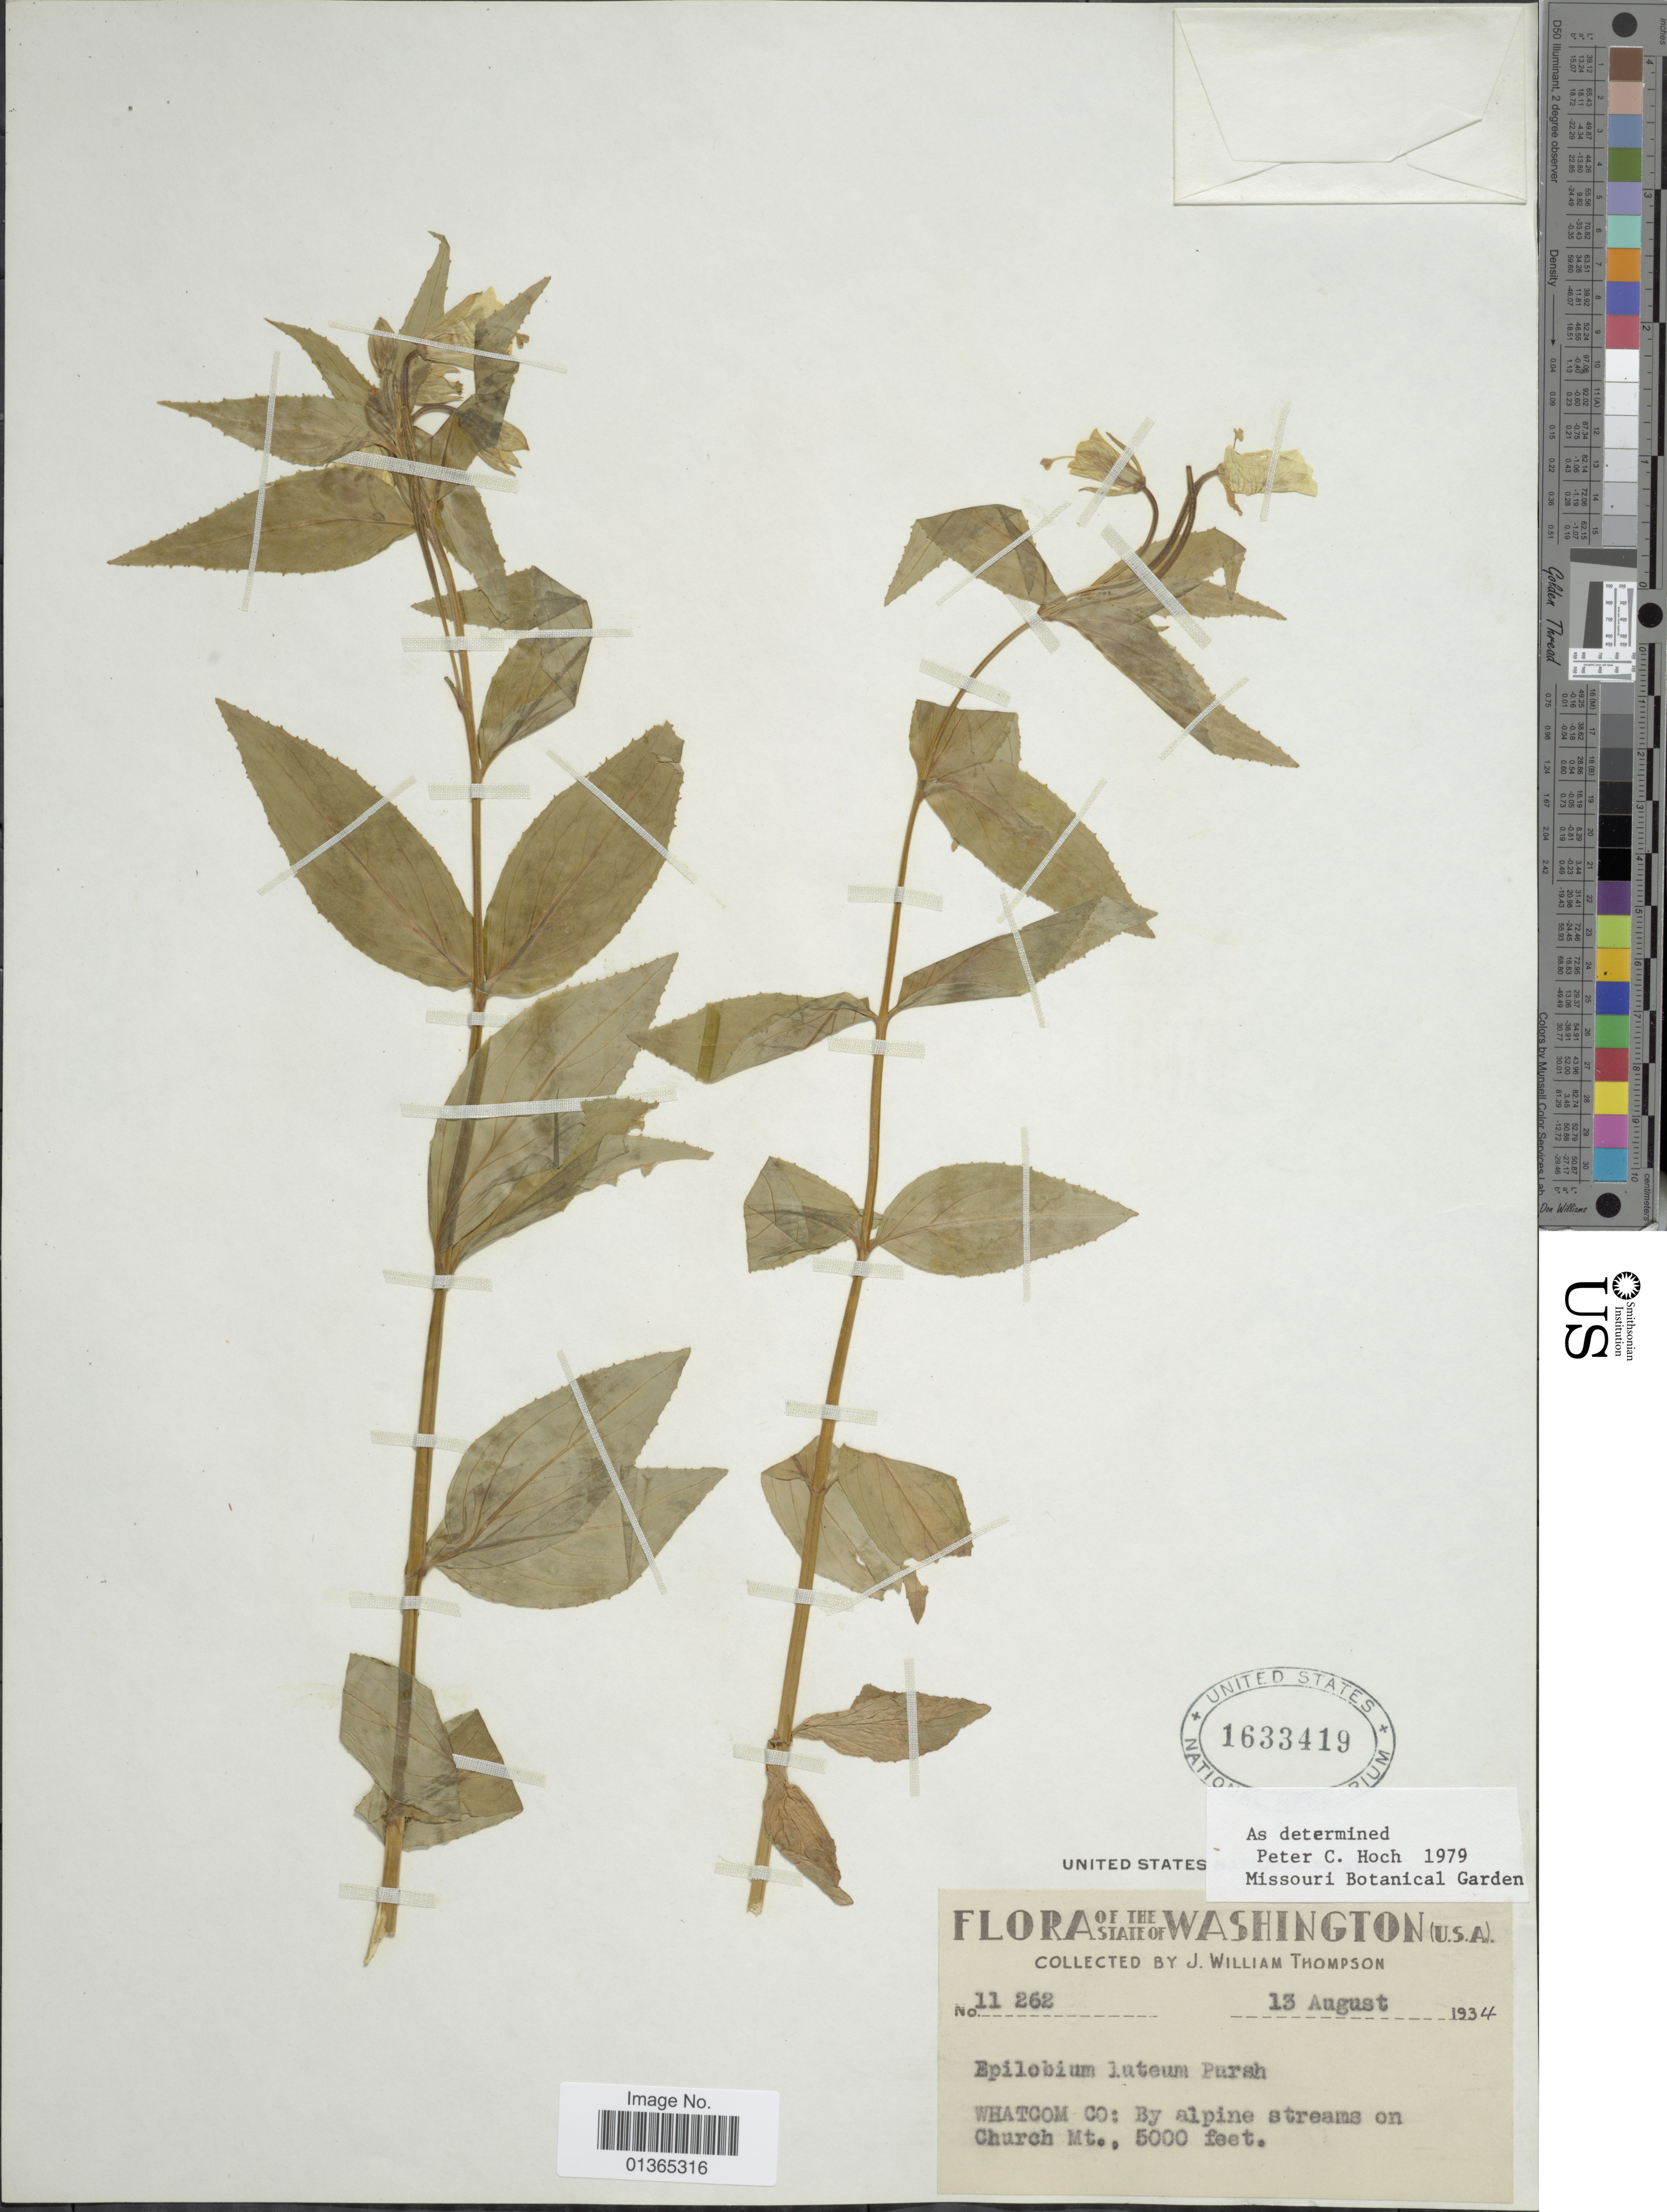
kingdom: Plantae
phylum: Tracheophyta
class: Magnoliopsida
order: Myrtales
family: Onagraceae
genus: Epilobium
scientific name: Epilobium luteum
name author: Pursh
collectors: J. W. Thompson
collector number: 11262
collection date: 1934-08-13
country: United States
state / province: Washington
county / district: Whitman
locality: Whatcom Co: By alpine streams on Church Mt.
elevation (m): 1524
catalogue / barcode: US 1633419